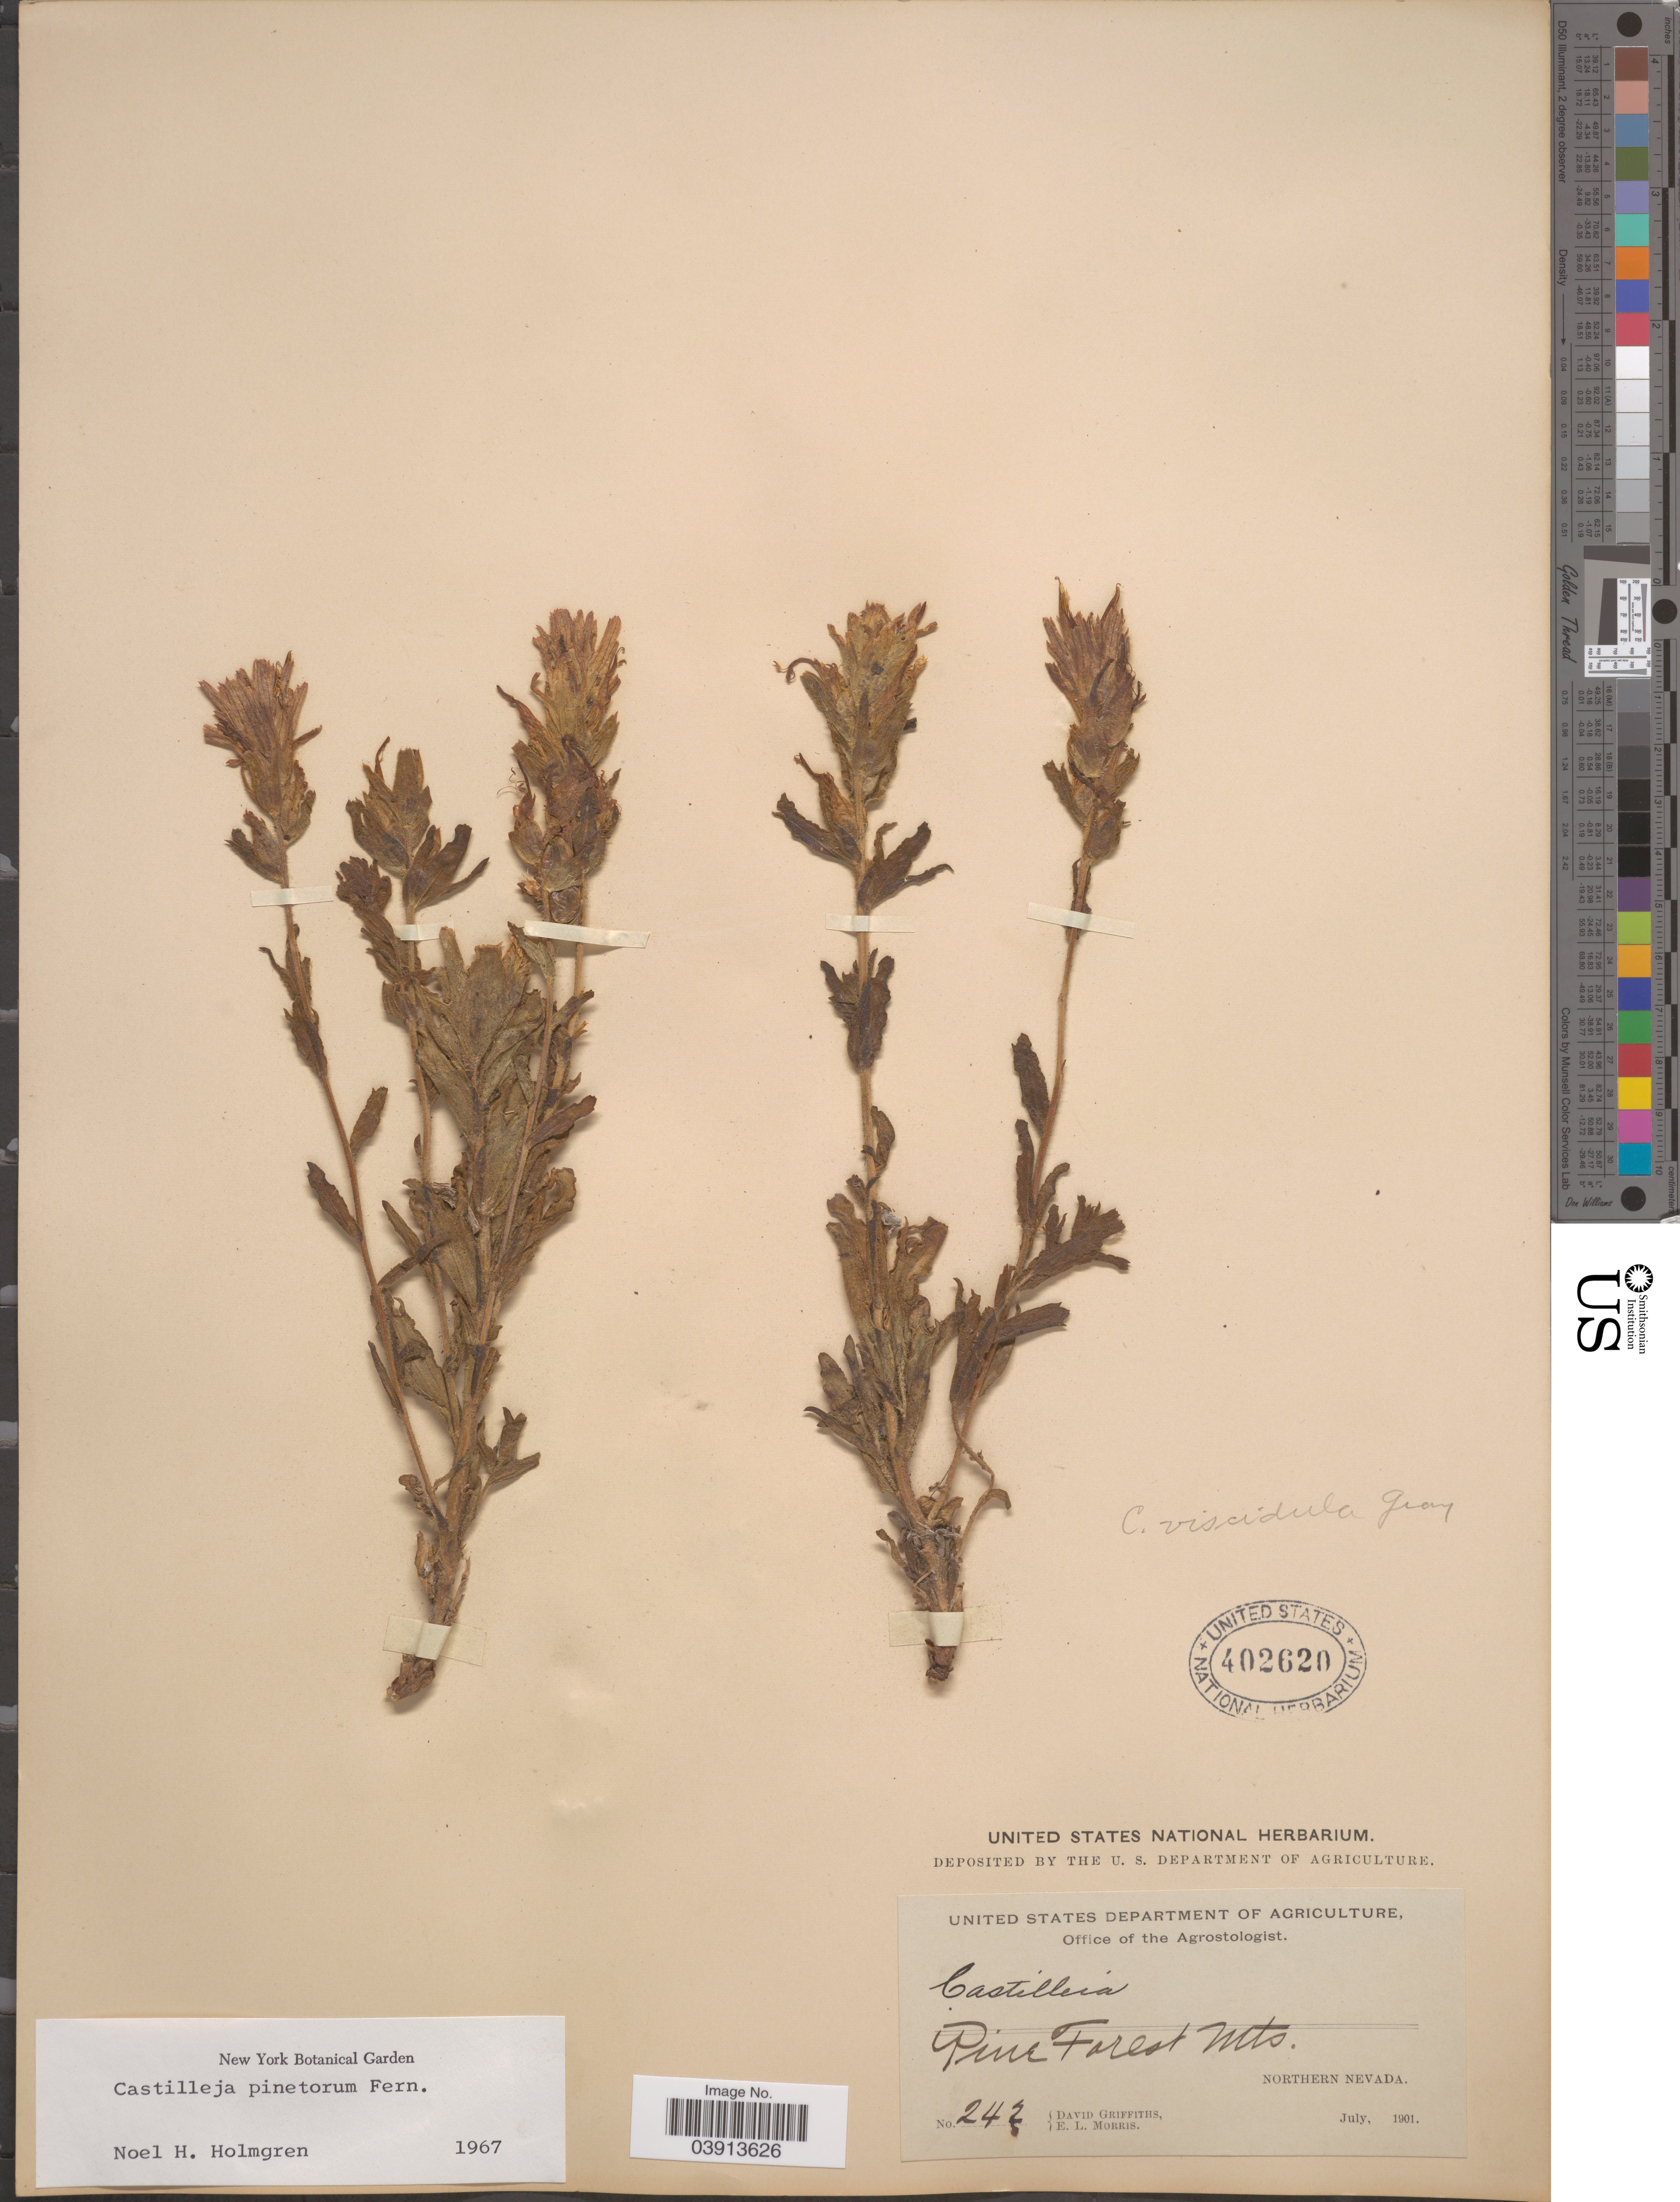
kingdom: Plantae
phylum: Tracheophyta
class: Magnoliopsida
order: Lamiales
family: Orobanchaceae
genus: Castilleja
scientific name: Castilleja pinetorum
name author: Fernald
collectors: D. Griffiths & E. Morris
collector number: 243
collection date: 1901-07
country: United States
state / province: Nevada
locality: Pine Forest Mts. Northern Nevada.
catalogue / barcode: US 402620